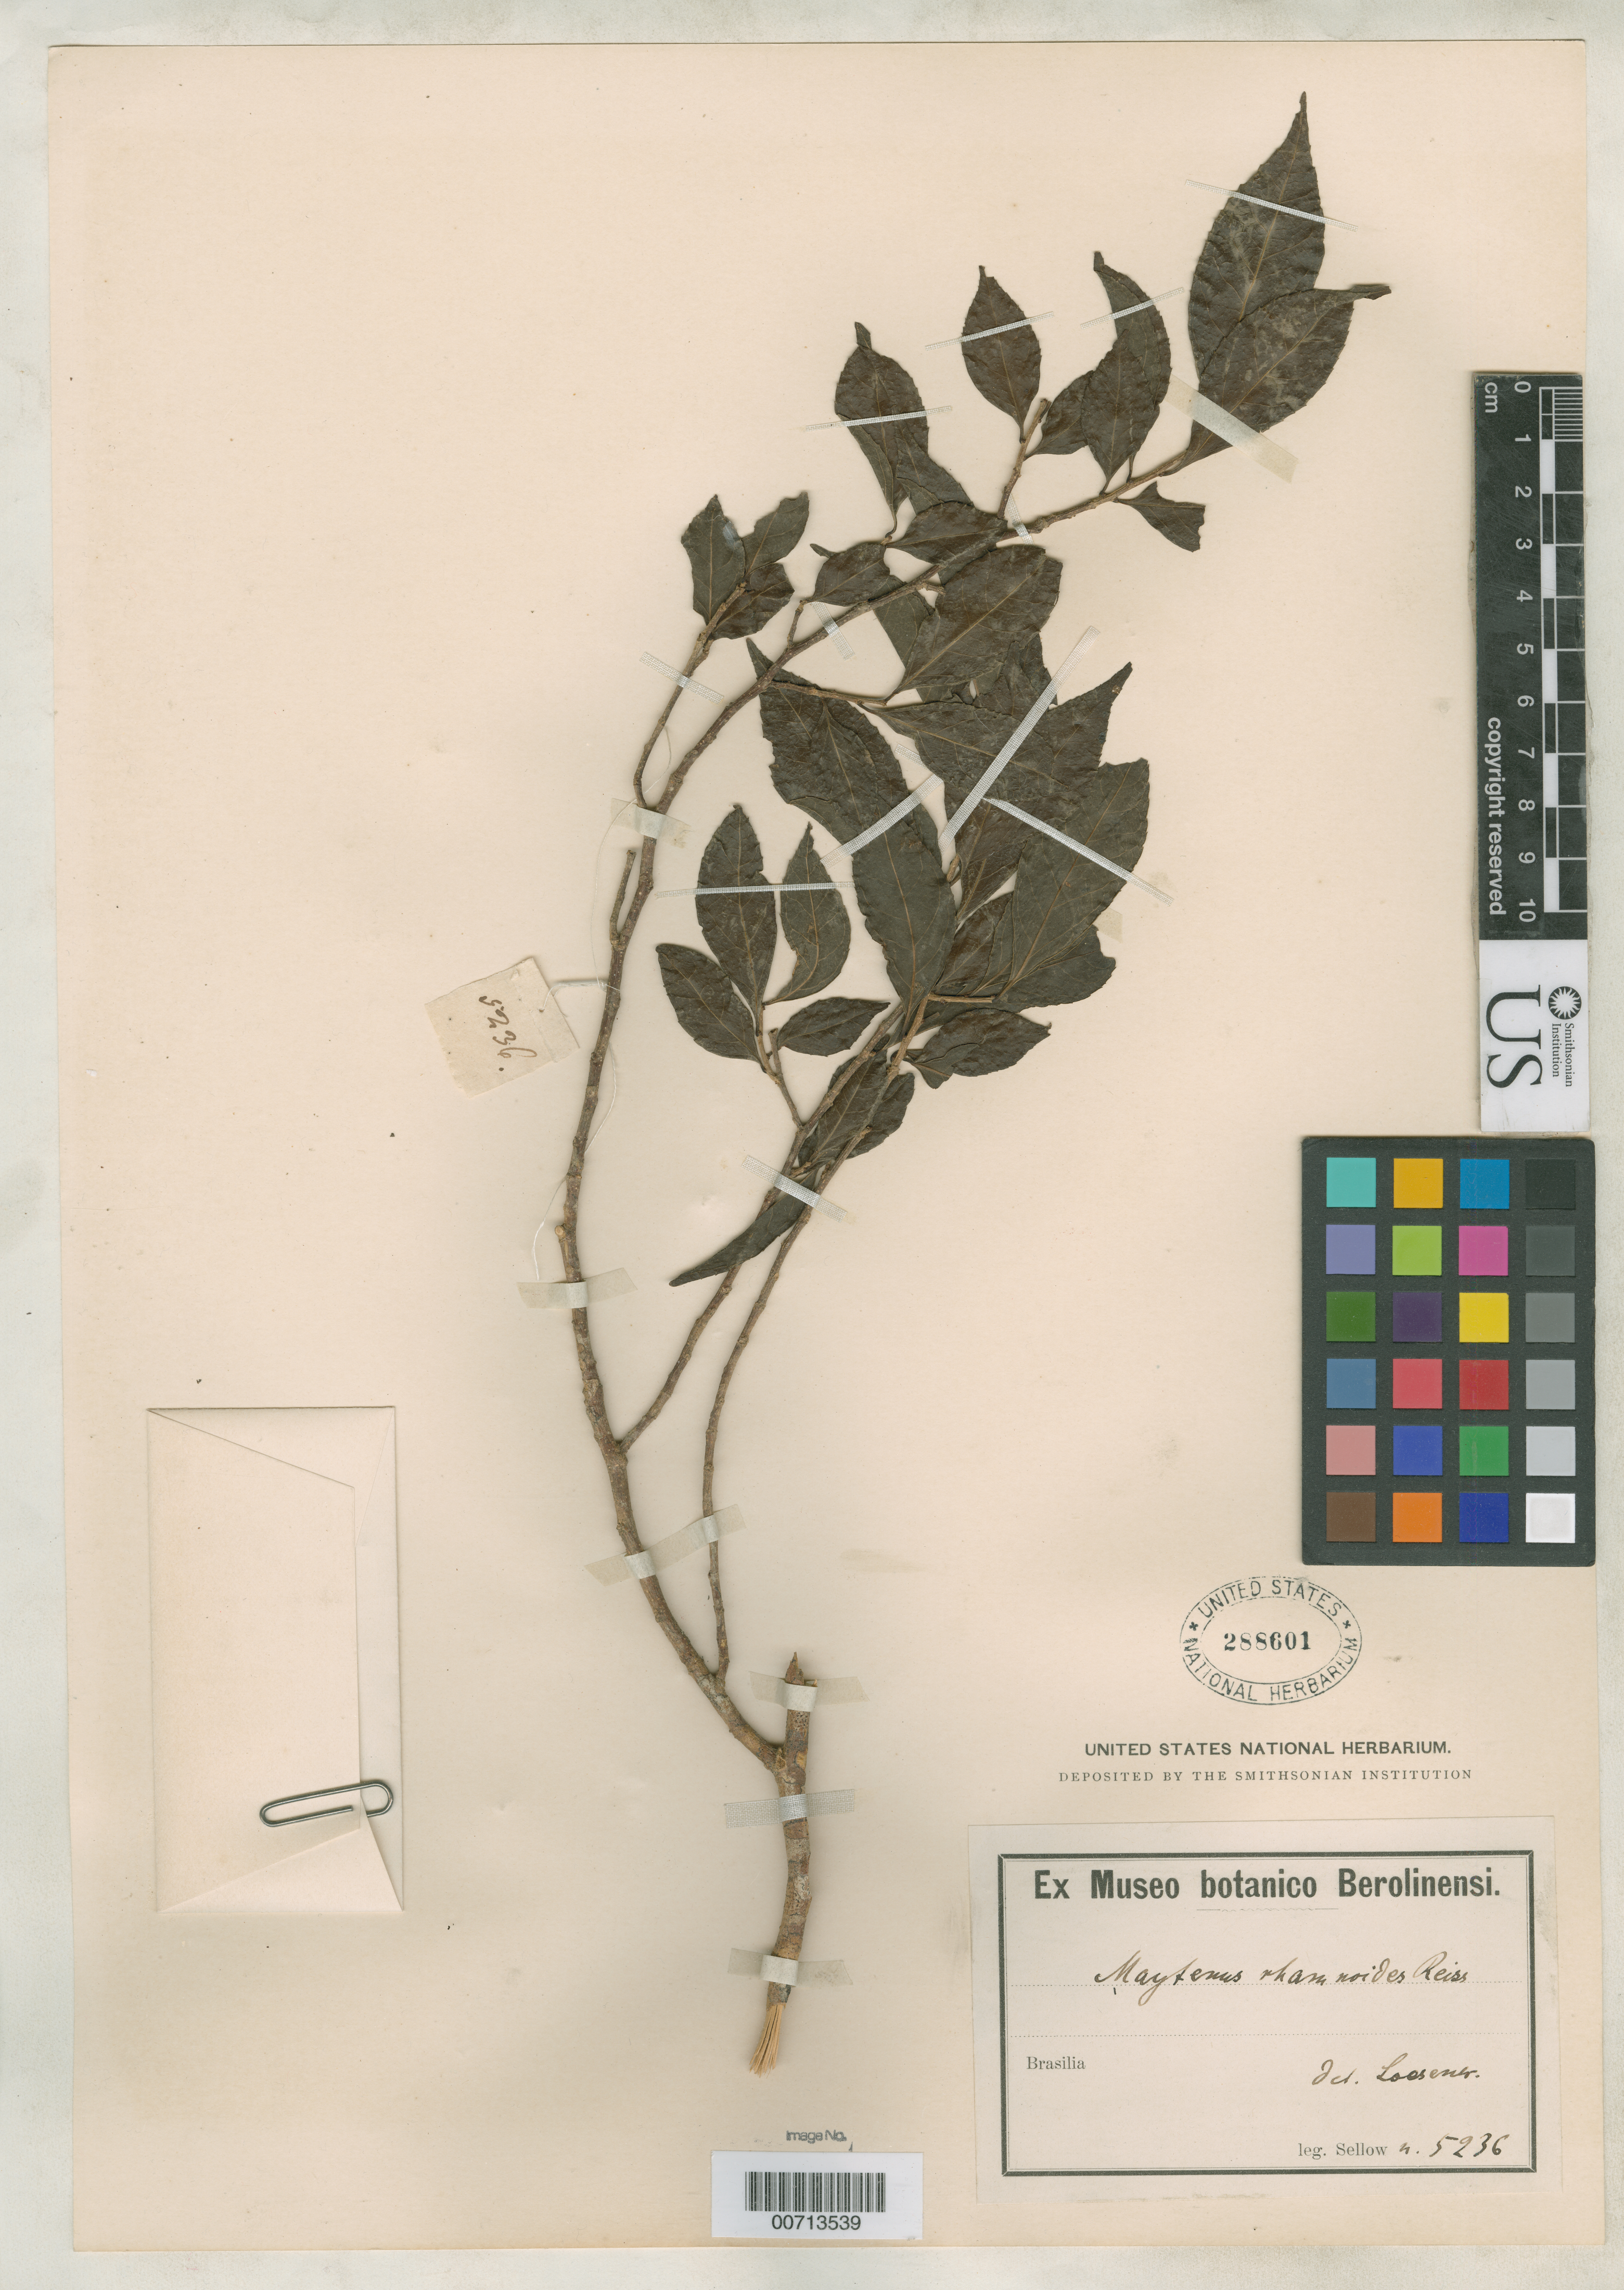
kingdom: Plantae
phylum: Tracheophyta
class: Magnoliopsida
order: Celastrales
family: Celastraceae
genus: Maytenus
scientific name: Maytenus rhamnoides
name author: Reissek in Mart.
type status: Type Collection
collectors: F. Sellow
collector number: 5236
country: Brazil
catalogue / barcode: US 288601